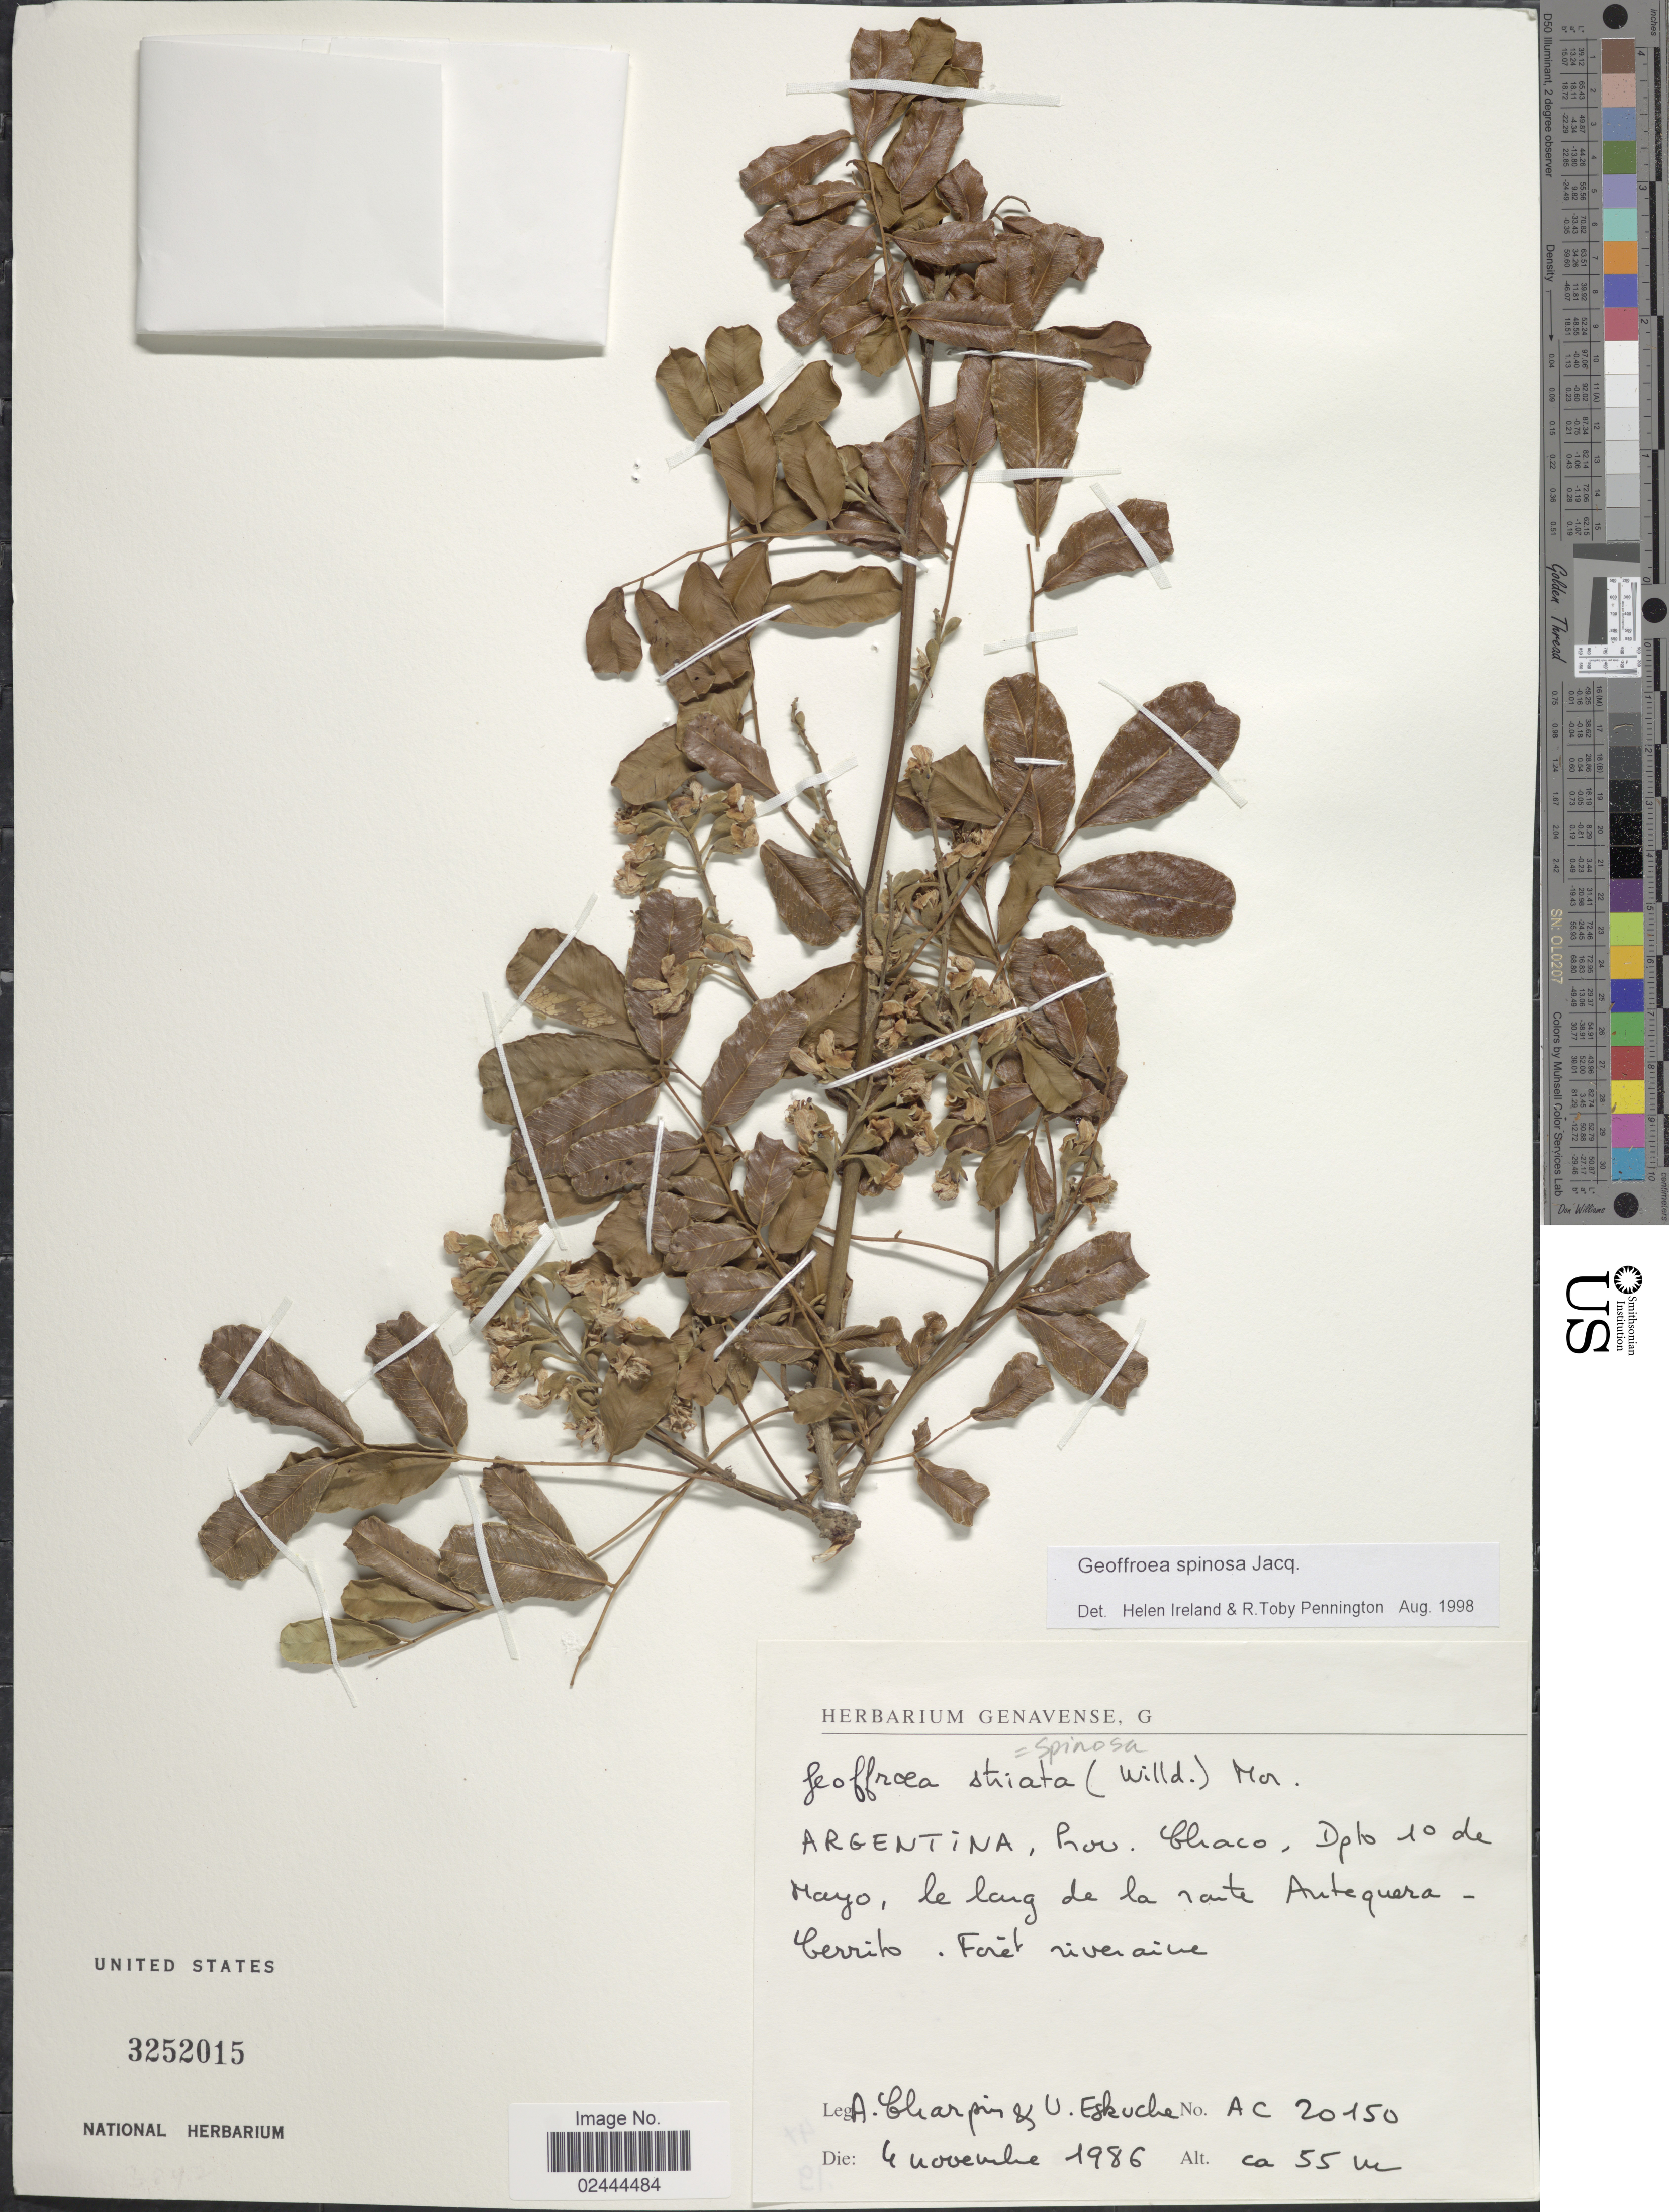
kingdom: Plantae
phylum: Tracheophyta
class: Magnoliopsida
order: Fabales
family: Fabaceae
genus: Geoffroea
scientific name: Geoffroea spinosa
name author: Jacq.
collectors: A. Charpin & U. Eskuche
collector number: AC20150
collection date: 1986-11-04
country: Argentina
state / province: Chaco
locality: Dpto. Primero de Mayo, de long de la route Antequera-Cerrito.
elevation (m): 55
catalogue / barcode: US 3252015